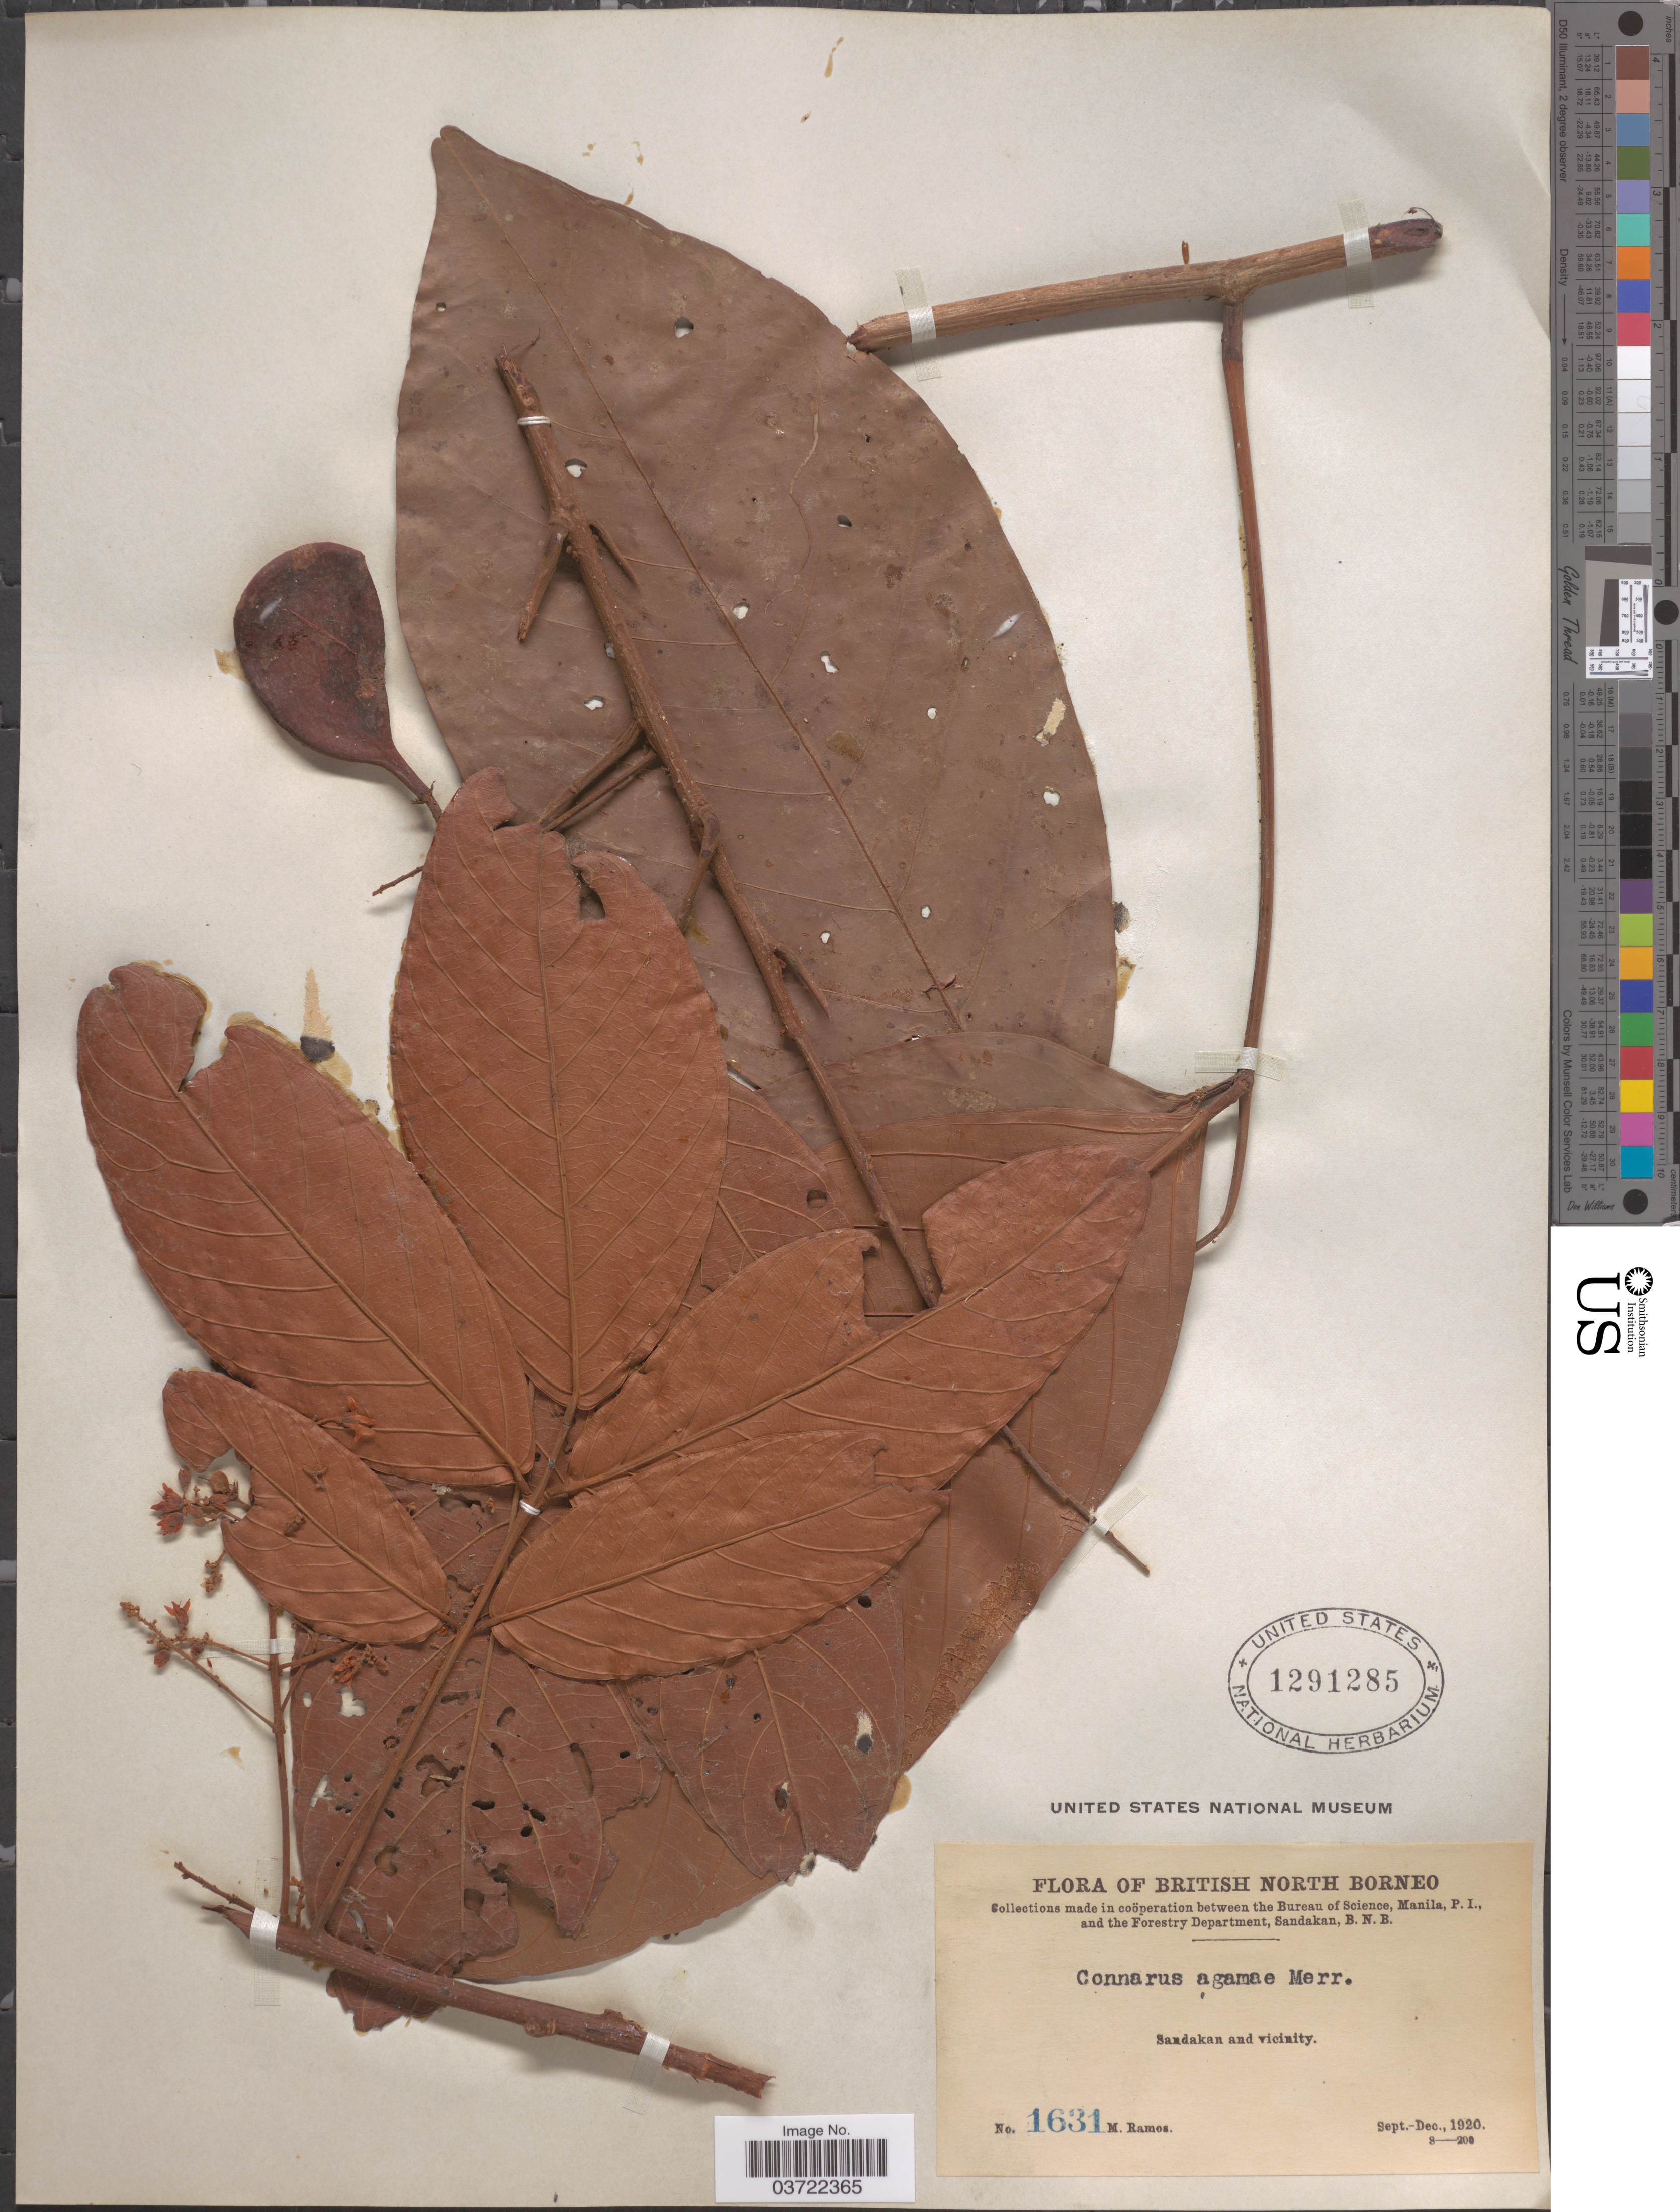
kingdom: Plantae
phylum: Tracheophyta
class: Magnoliopsida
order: Oxalidales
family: Connaraceae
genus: Connarus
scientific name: Connarus agamae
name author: Merr.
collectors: M. Ramos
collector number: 1631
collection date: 1920-09/1920-12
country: Malaysia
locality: British North Borneo. Sandakan and vicinity.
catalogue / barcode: US 1291285